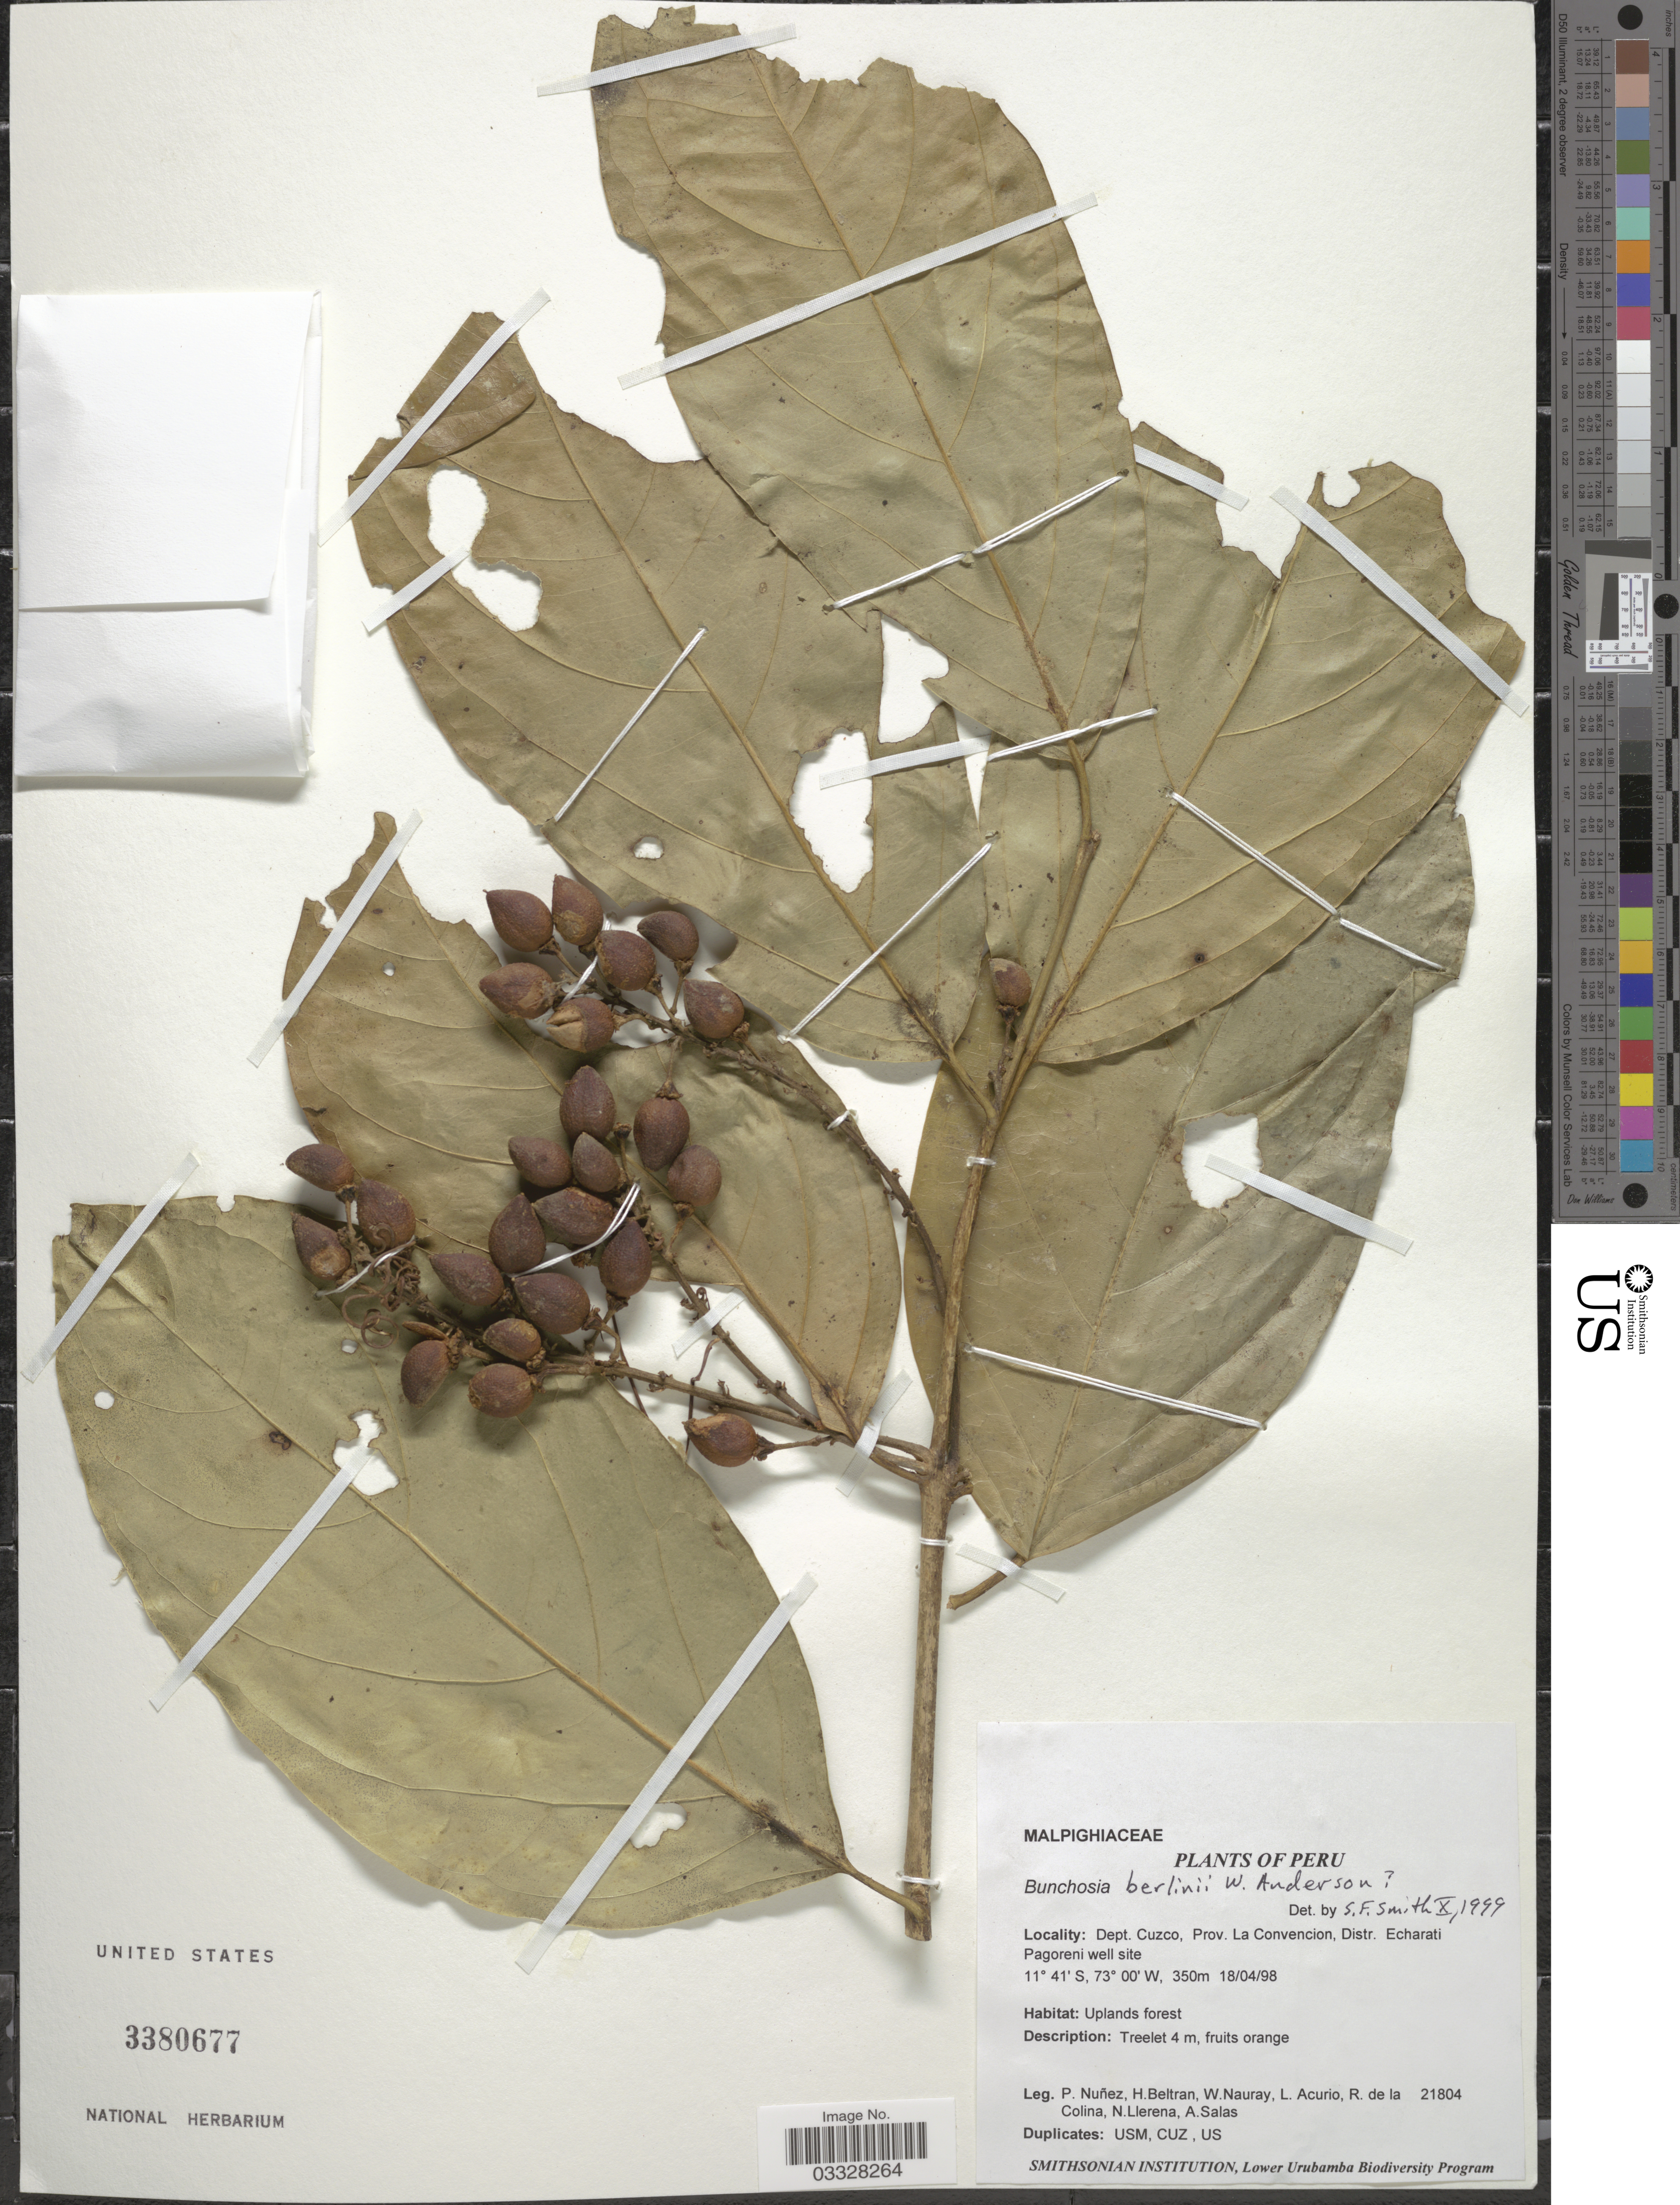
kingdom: Plantae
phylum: Tracheophyta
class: Magnoliopsida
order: Malpighiales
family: Malpighiaceae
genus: Bunchosia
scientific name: Bunchosia berlinii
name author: W.R. Anderson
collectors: P. Nuñez V., H. Beltran, W. Nauray, L. Acurio & et al.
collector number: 21804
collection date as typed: Transcribed d/m/y: 18/4/98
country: Peru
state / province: Cusco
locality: Dept. Cuzco, Prov. La Convencion, Distr. Echarati Pagoreni well site.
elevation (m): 350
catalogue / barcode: US 3380677